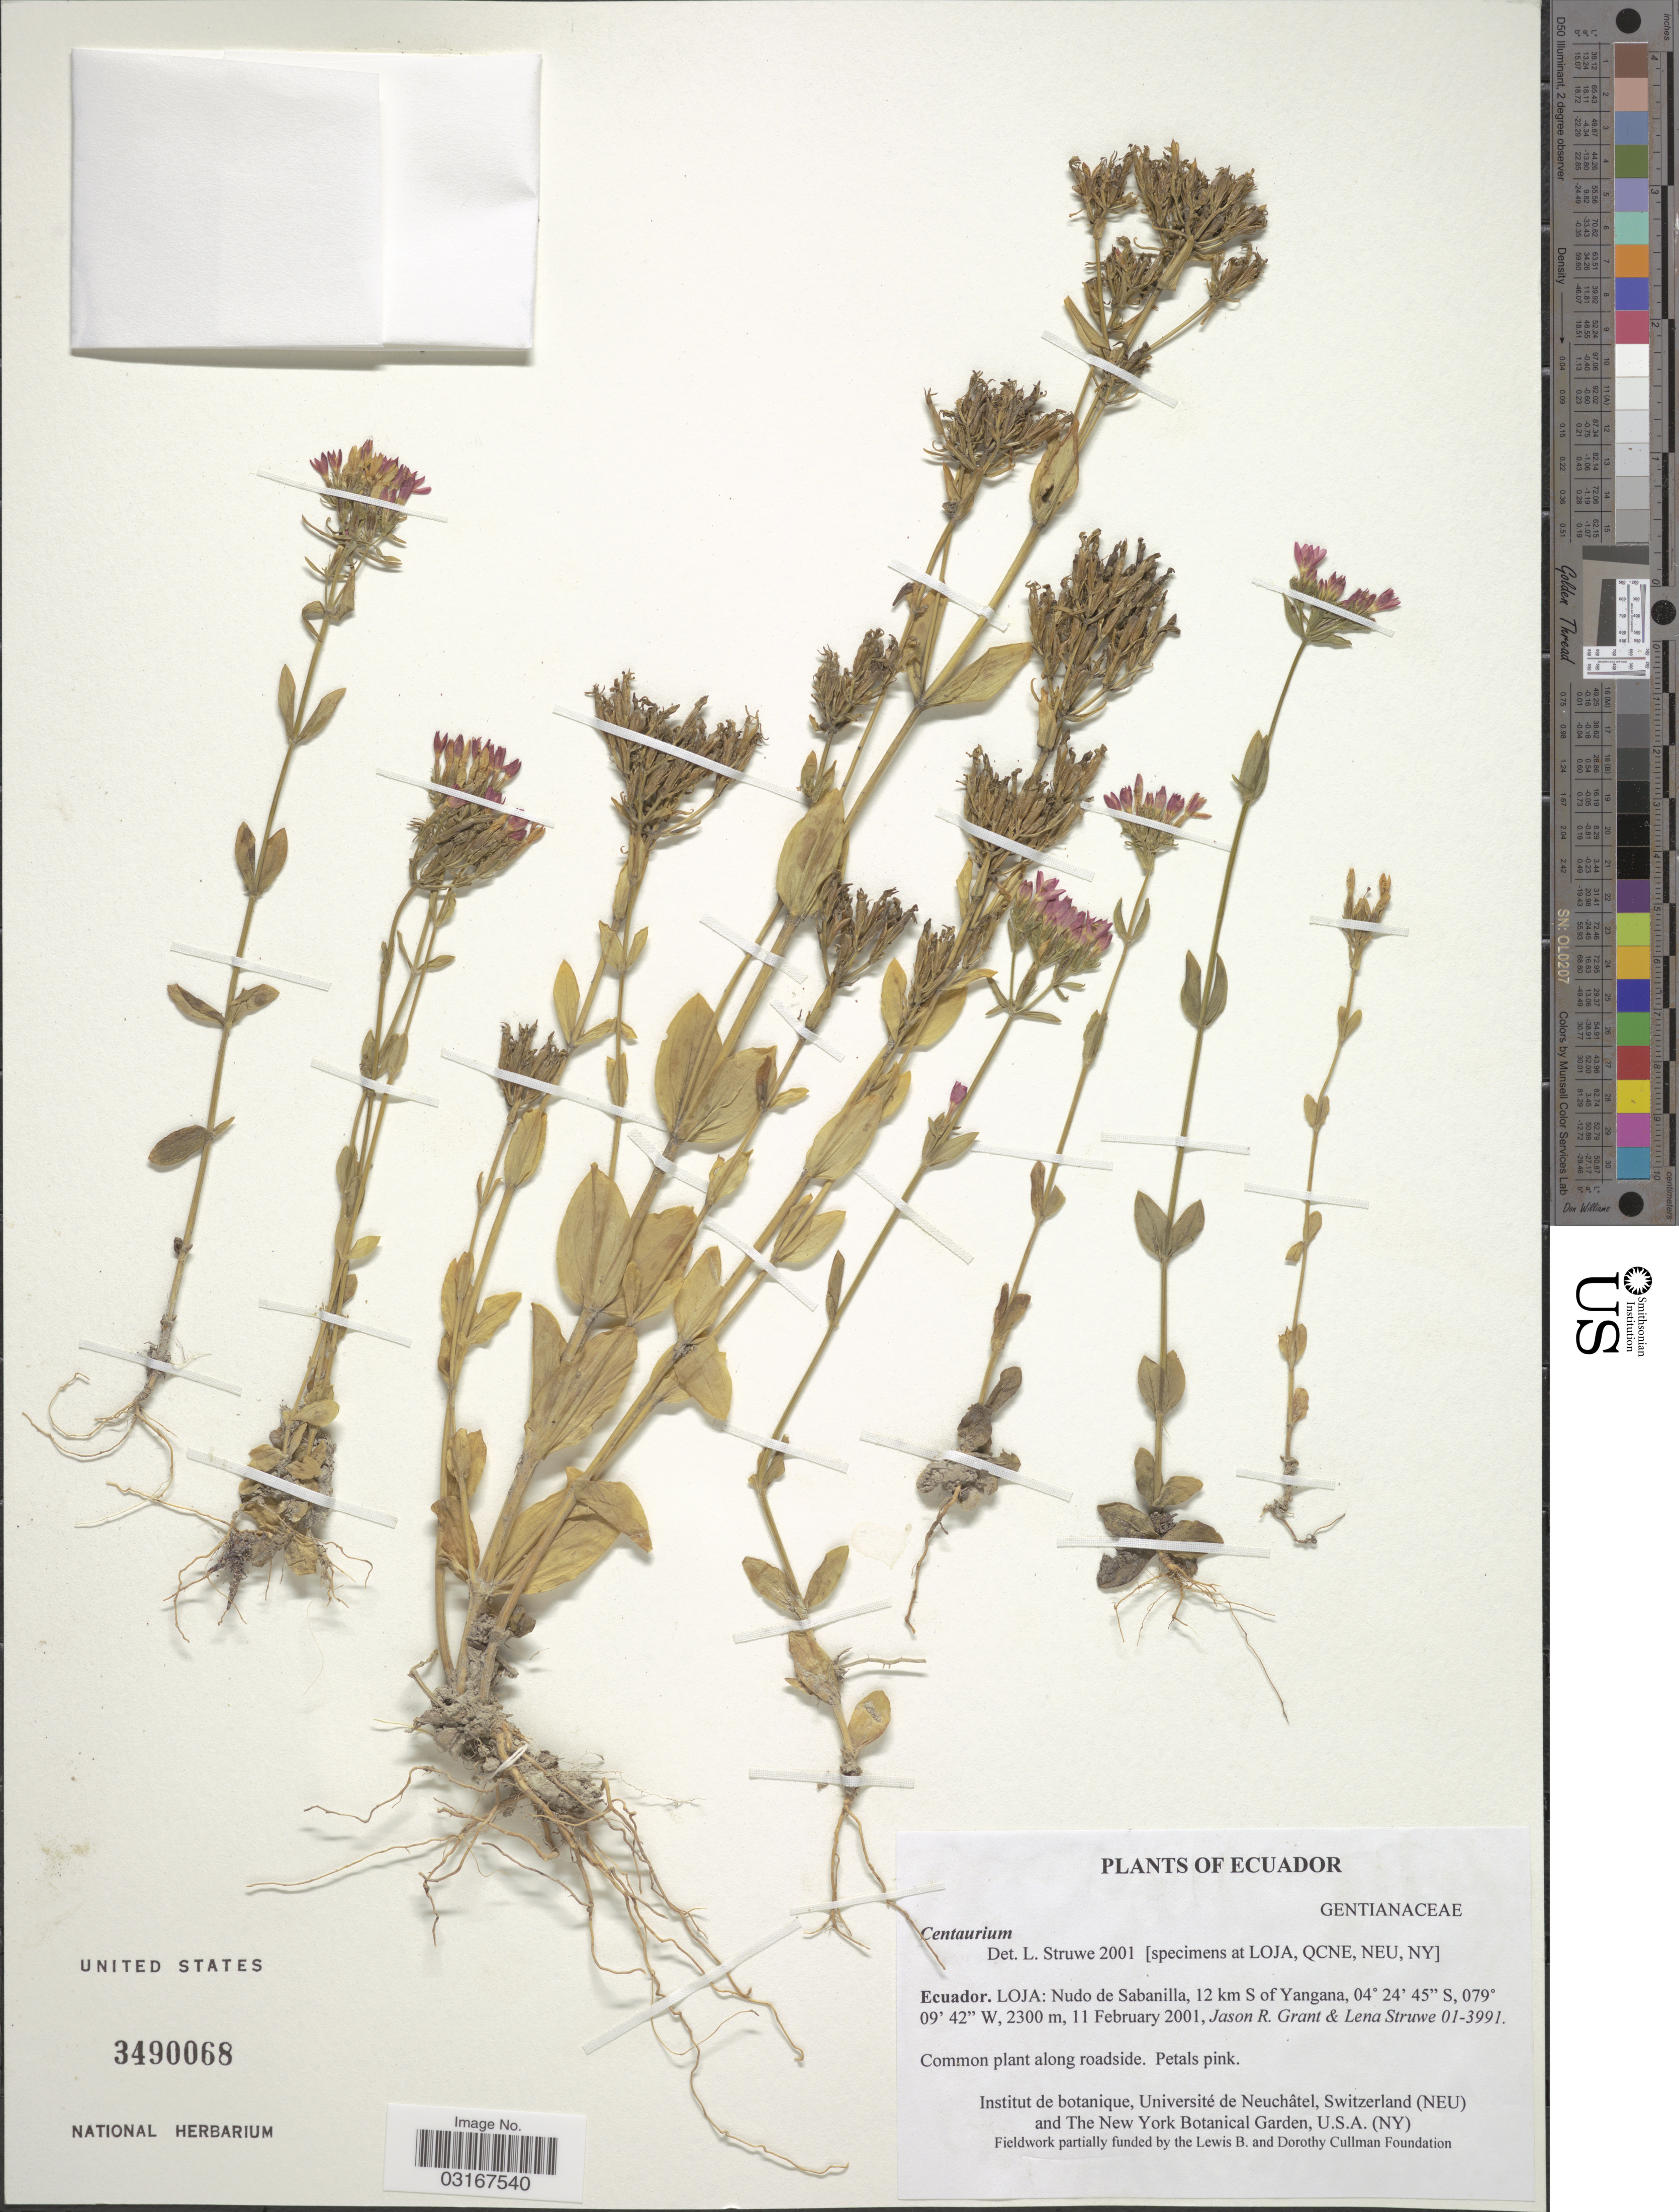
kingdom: Plantae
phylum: Tracheophyta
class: Magnoliopsida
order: Gentianales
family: Gentianaceae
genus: Centaurium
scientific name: Centaurium erythraea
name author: Rafn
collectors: J. Grant & L. Struwe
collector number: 01-3991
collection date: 2001-02-11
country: Ecuador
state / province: Loja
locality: Nudo de Sabanilla, 12 km S of Yangana.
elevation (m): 2300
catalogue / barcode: US 3490068